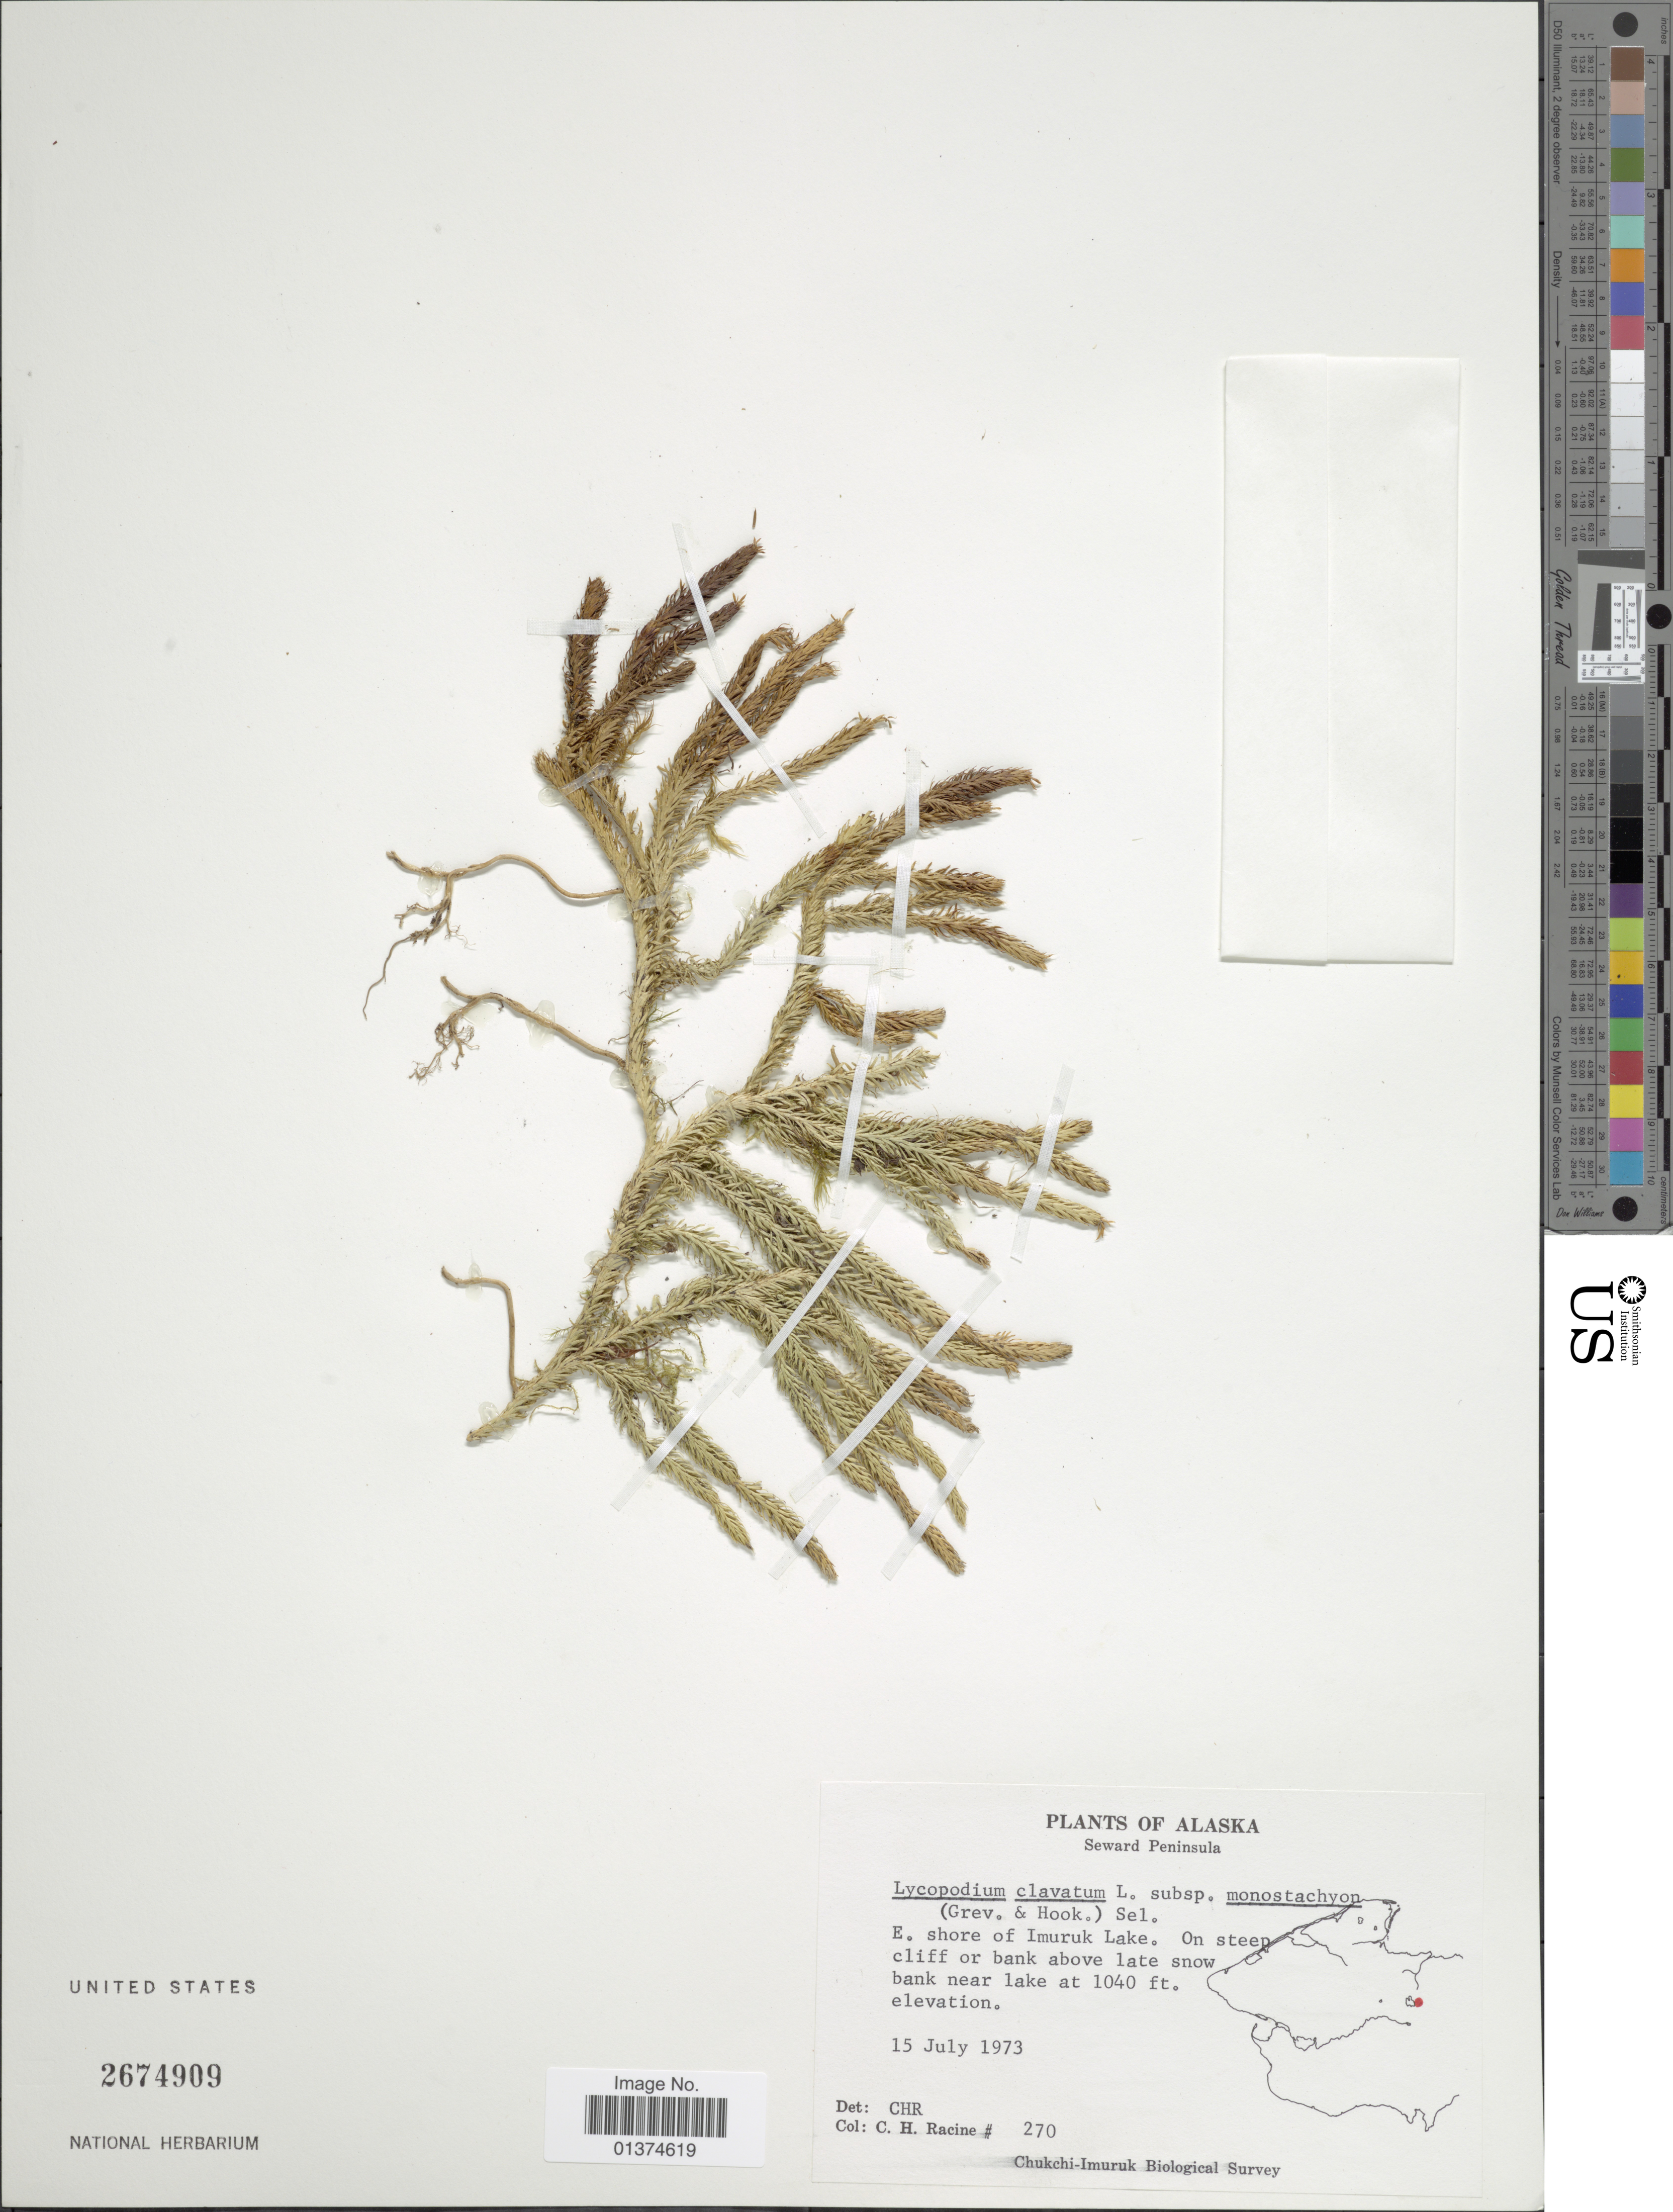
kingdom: Plantae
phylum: Tracheophyta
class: Lycopodiopsida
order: Lycopodiales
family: Lycopodiaceae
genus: Lycopodium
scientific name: Lycopodium clavatum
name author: L.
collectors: C. Racine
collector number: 270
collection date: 1973-07-15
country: United States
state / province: Alaska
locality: Seward Peninsula, E shore of Imuruk Lake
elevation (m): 317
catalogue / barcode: US 2674909